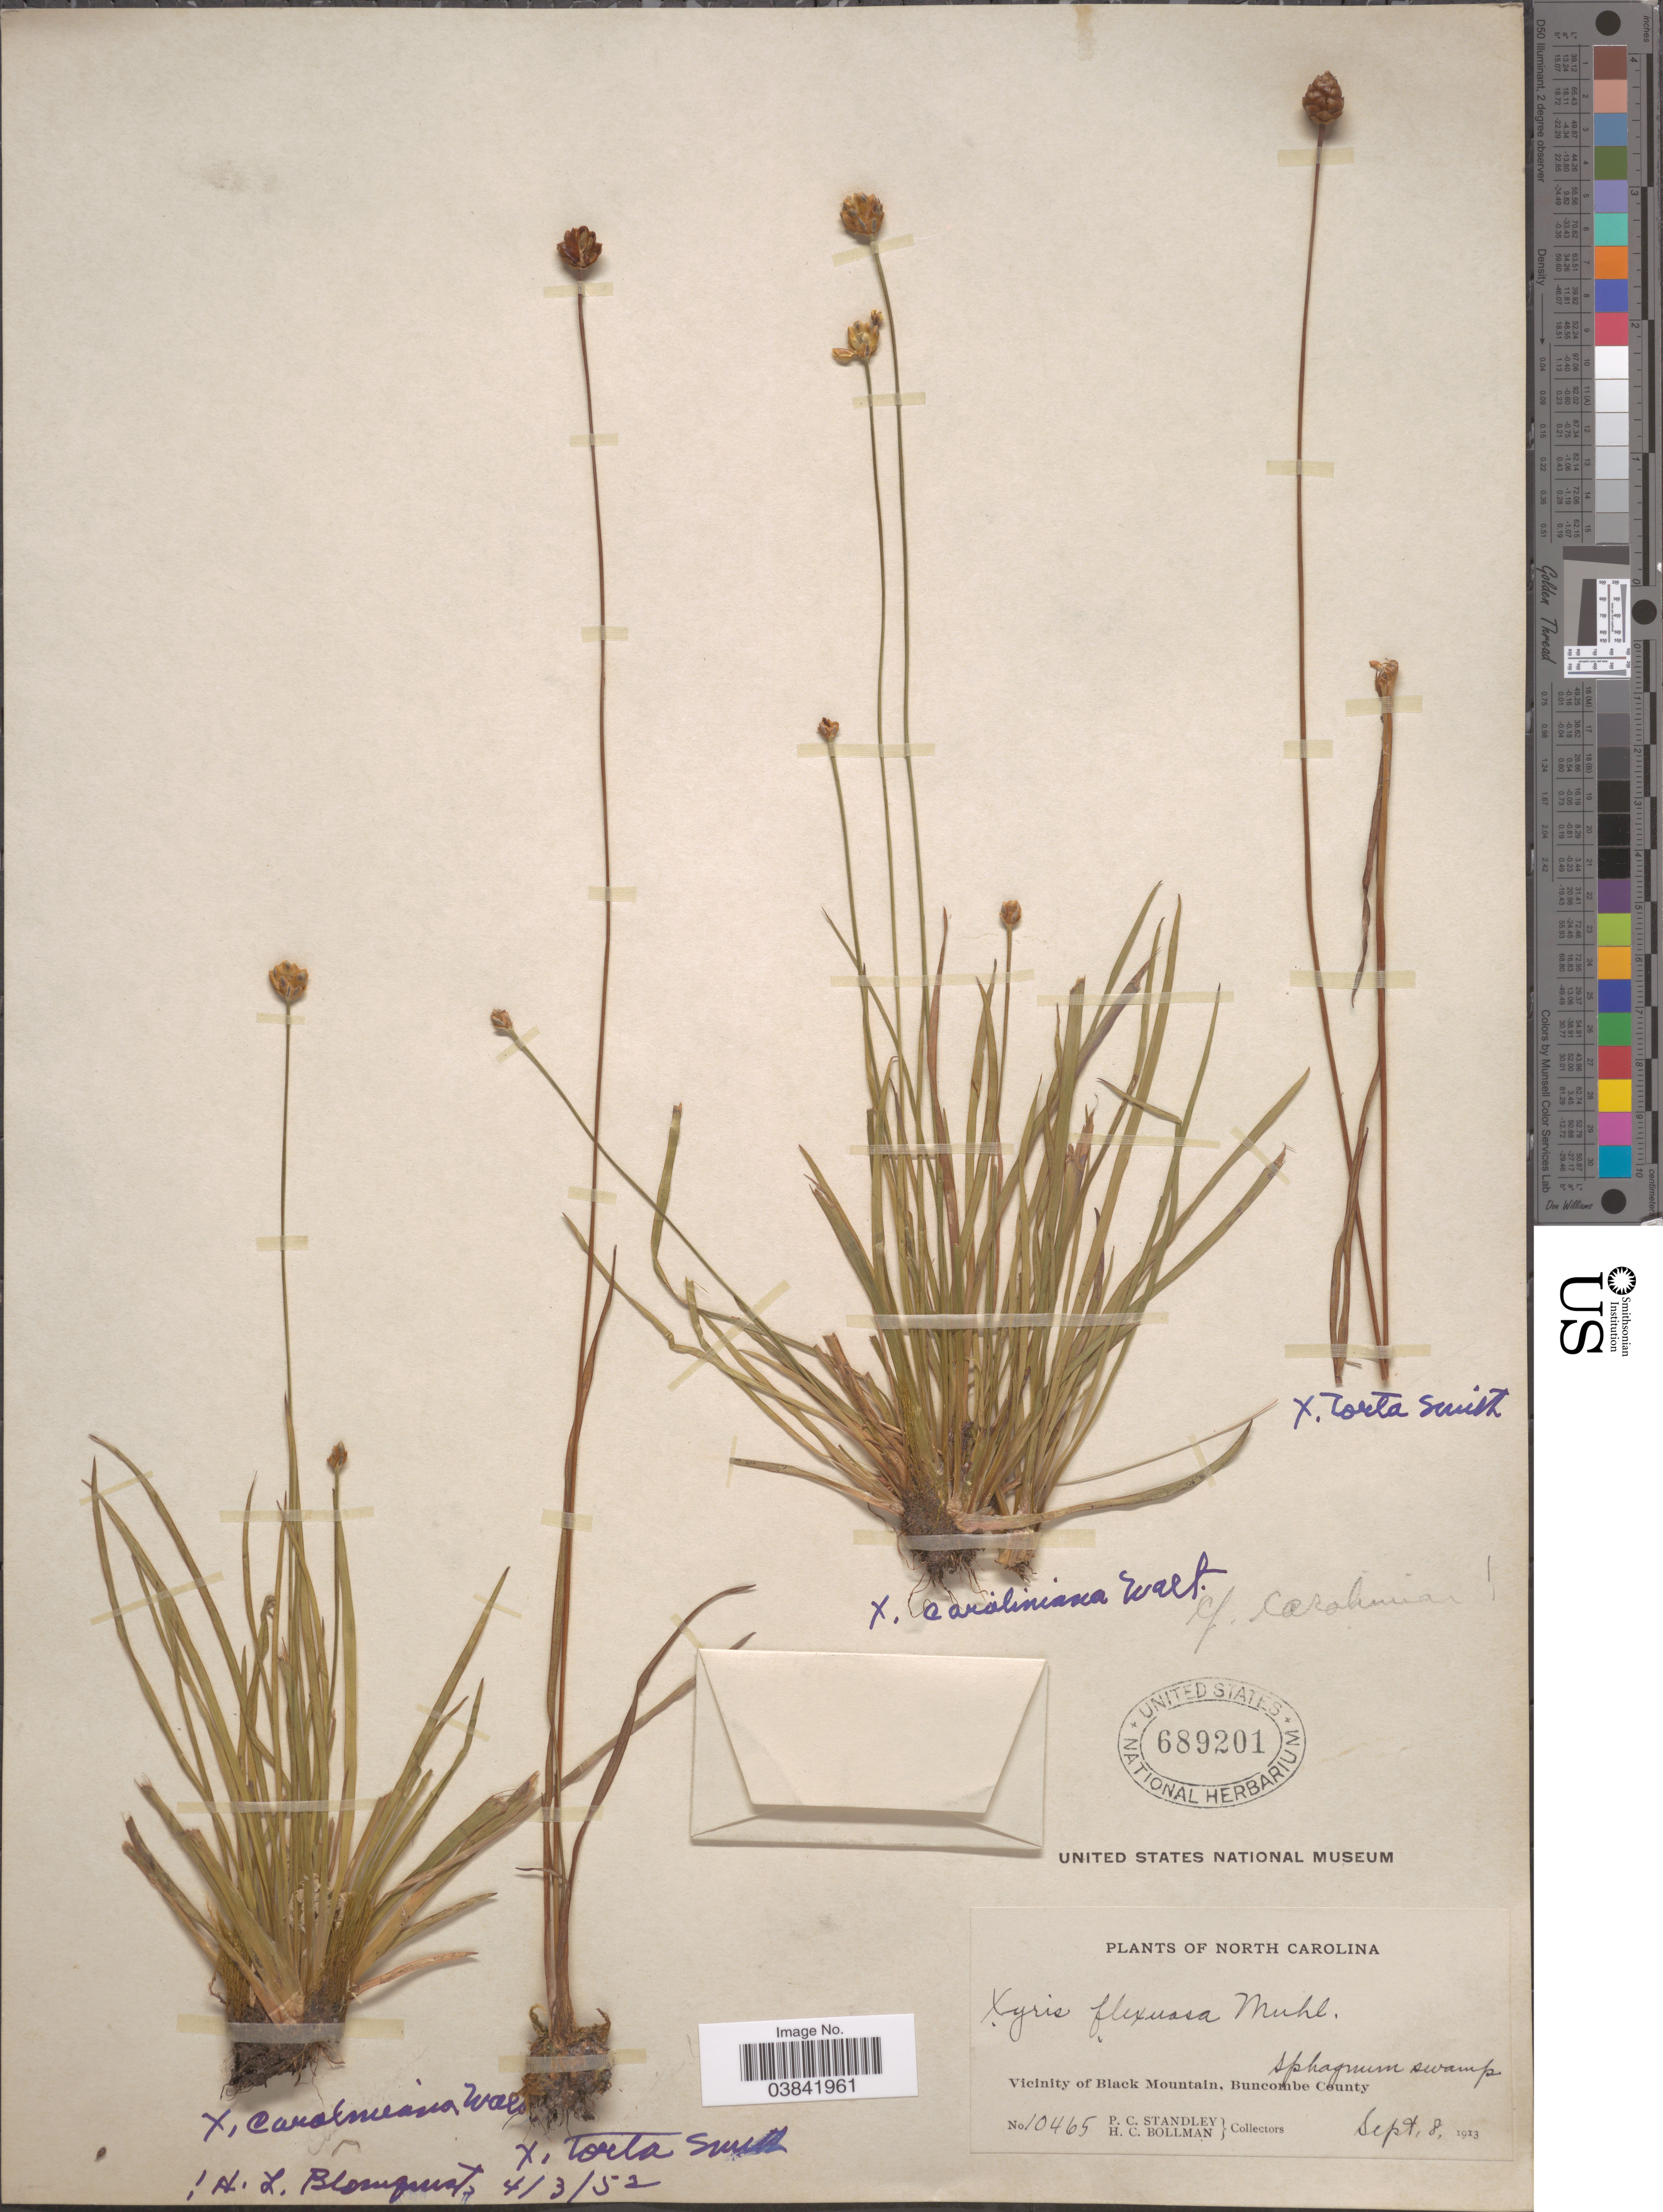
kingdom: Plantae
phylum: Tracheophyta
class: Liliopsida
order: Poales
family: Xyridaceae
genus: Xyris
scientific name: Xyris torta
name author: Sm.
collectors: P. C. Standley & H. C. Bollman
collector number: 10465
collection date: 1913-09-08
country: United States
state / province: North Carolina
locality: Vicinity of Black Mountain, Buncombe County.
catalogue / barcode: US 689201